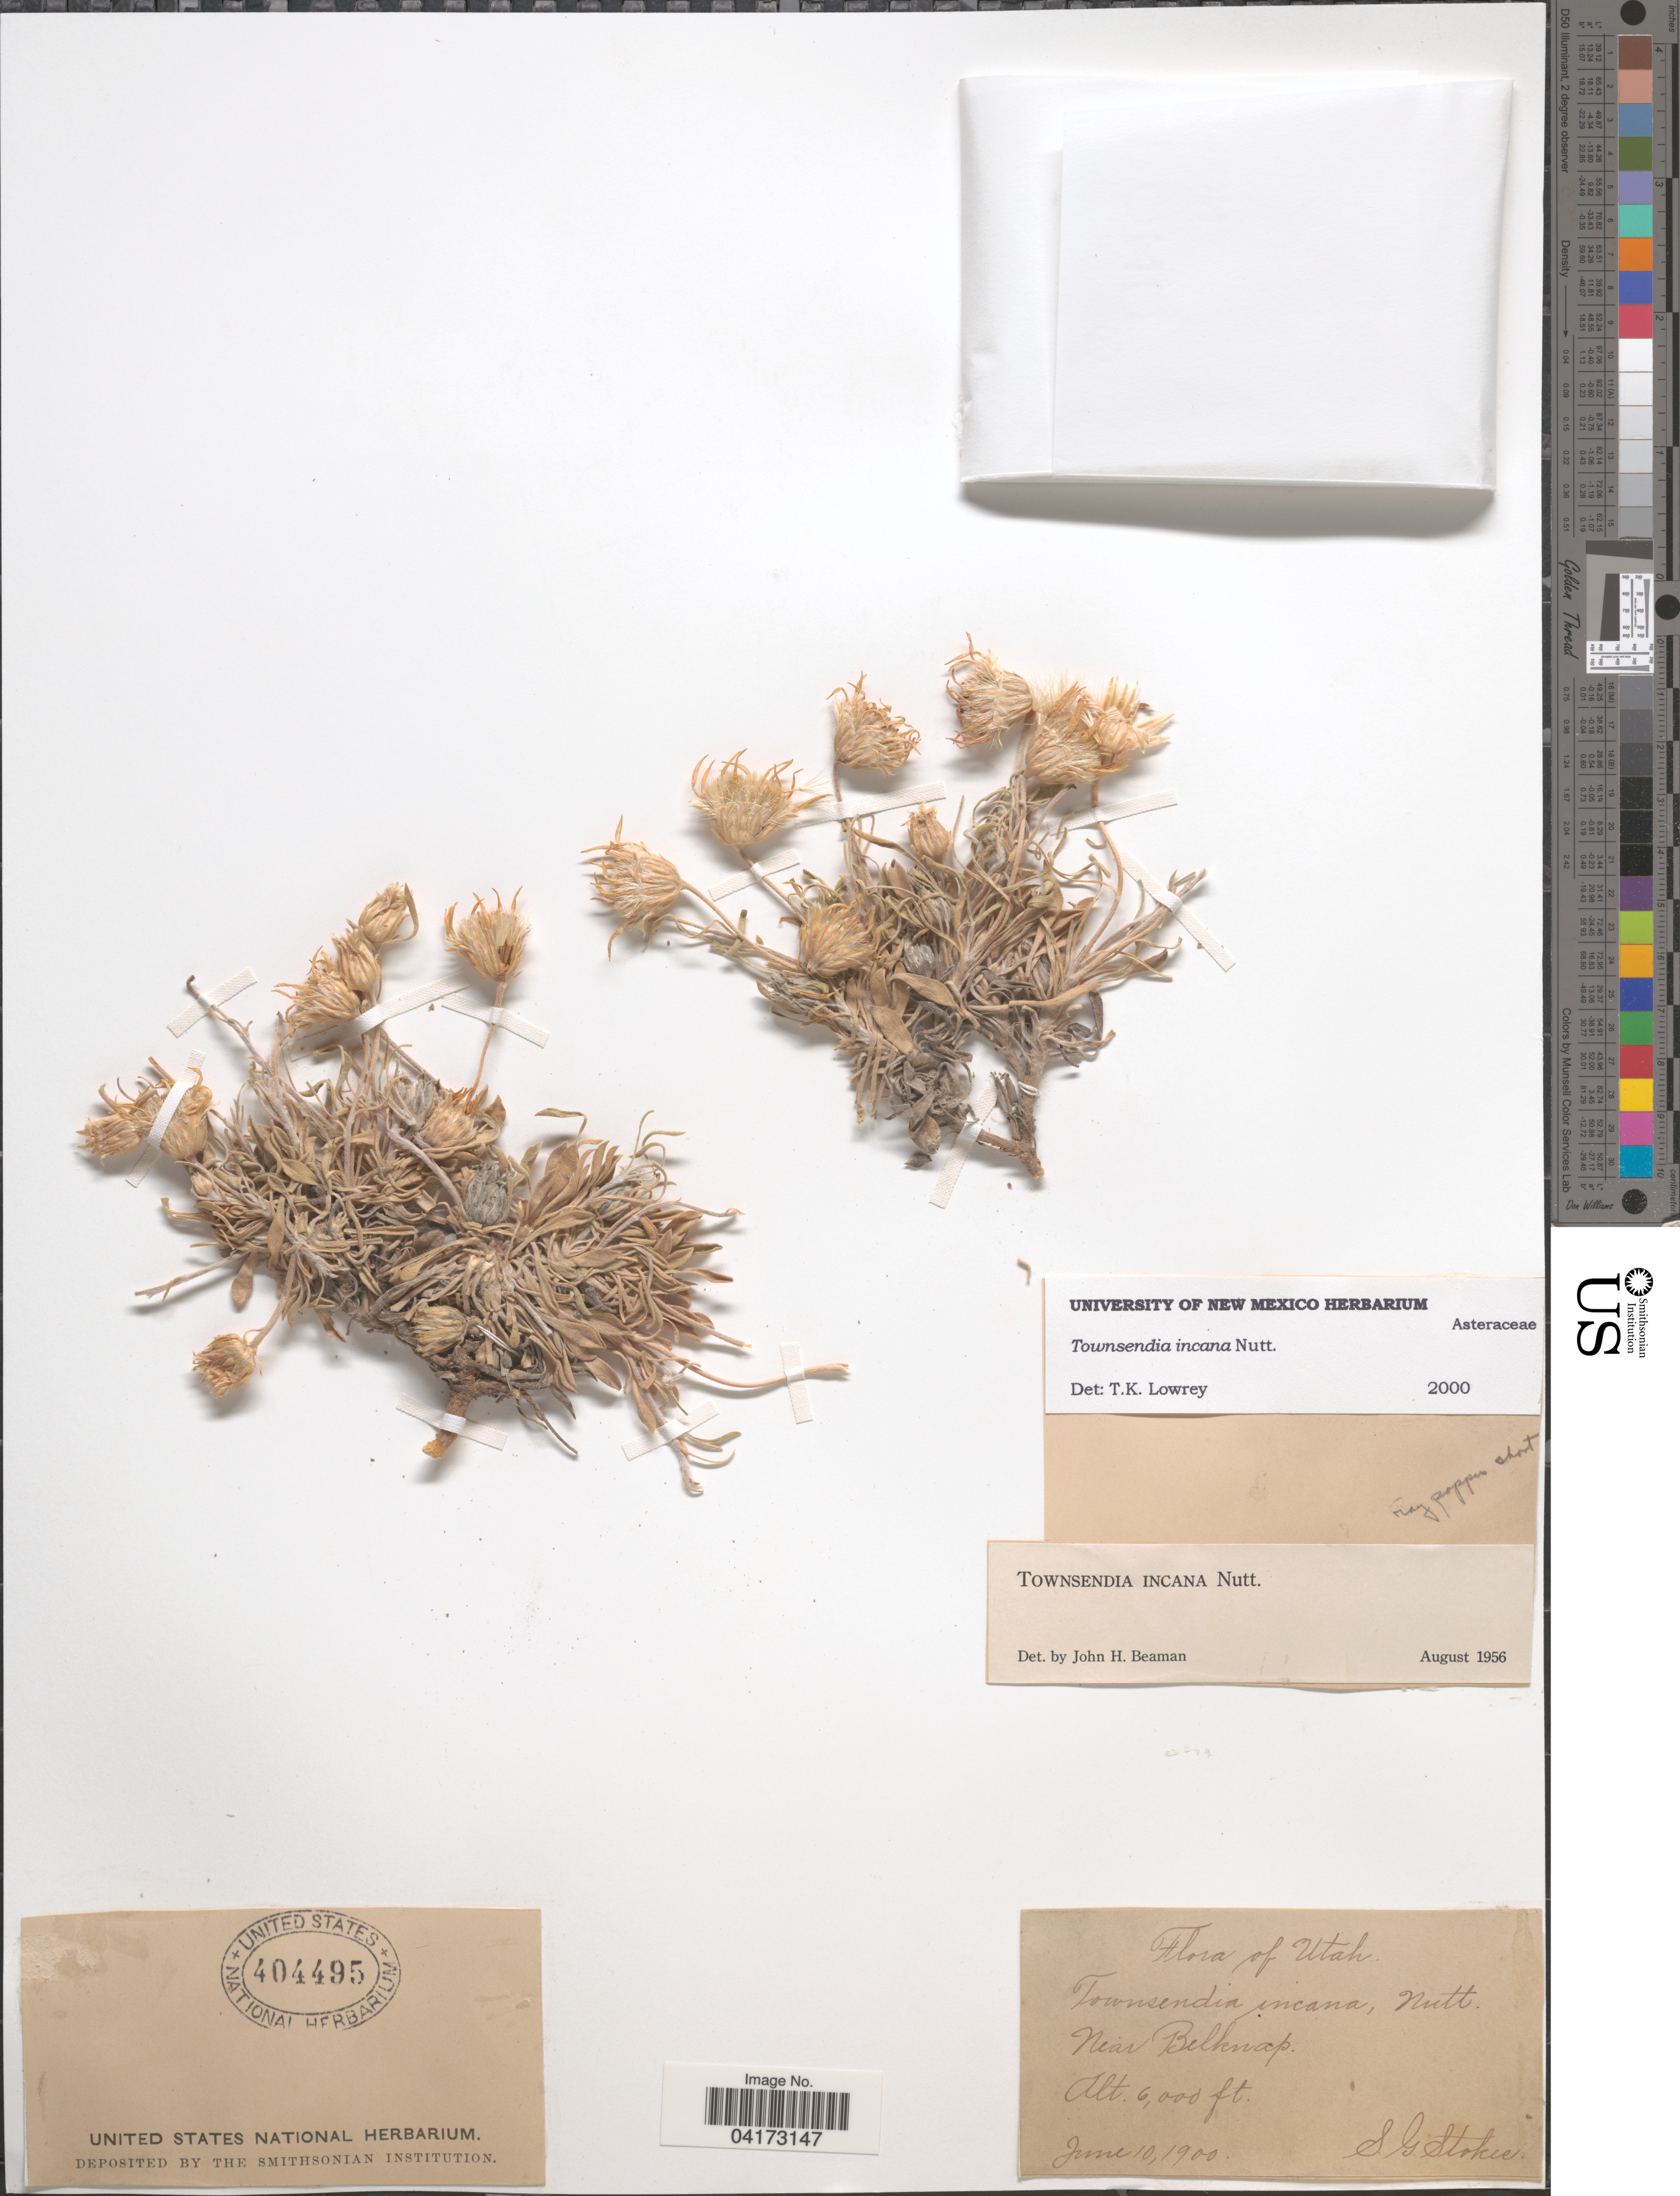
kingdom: Plantae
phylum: Tracheophyta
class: Magnoliopsida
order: Asterales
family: Asteraceae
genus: Townsendia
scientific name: Townsendia incana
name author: Nutt.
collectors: S. G. Stokes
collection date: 1900-06-10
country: United States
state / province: Utah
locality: Near Belknap.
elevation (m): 1829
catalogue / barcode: US 404495